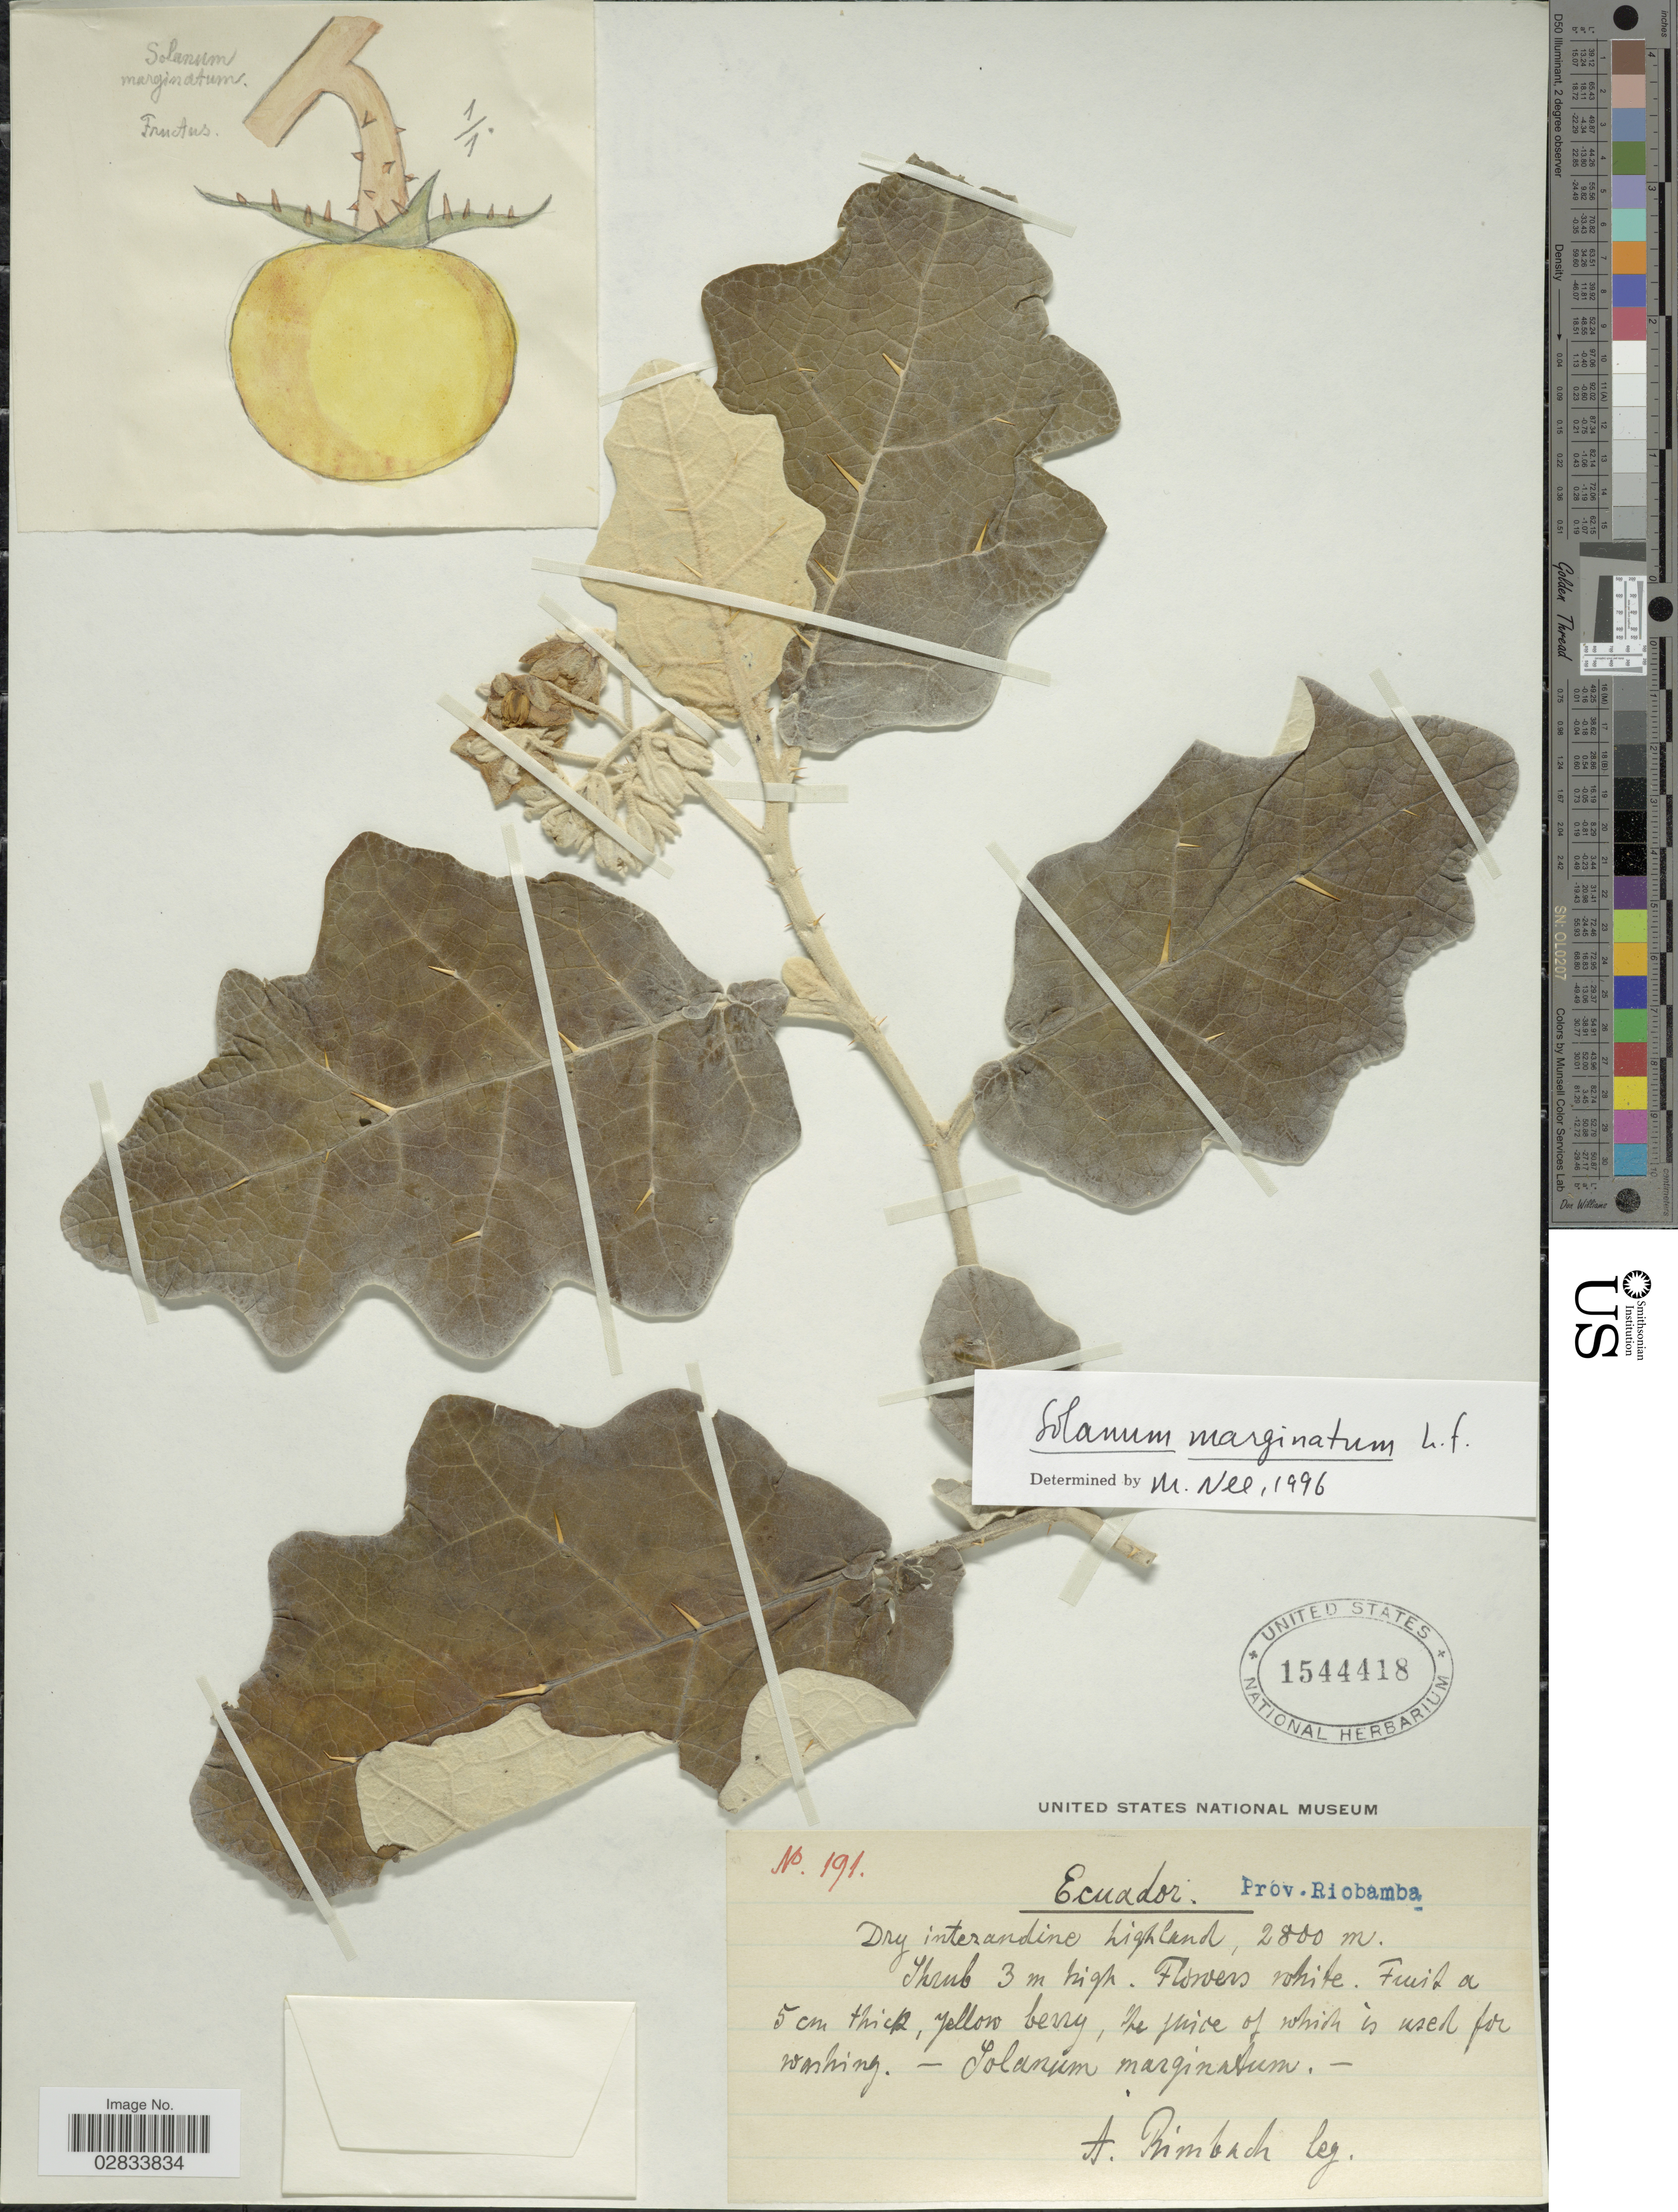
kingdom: Plantae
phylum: Tracheophyta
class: Magnoliopsida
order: Solanales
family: Solanaceae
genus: Solanum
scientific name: Solanum marginatum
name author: L. f.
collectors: A. Rimbach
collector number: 191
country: Ecuador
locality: Prov. Riobamba.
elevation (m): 2800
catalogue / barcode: US 1544418